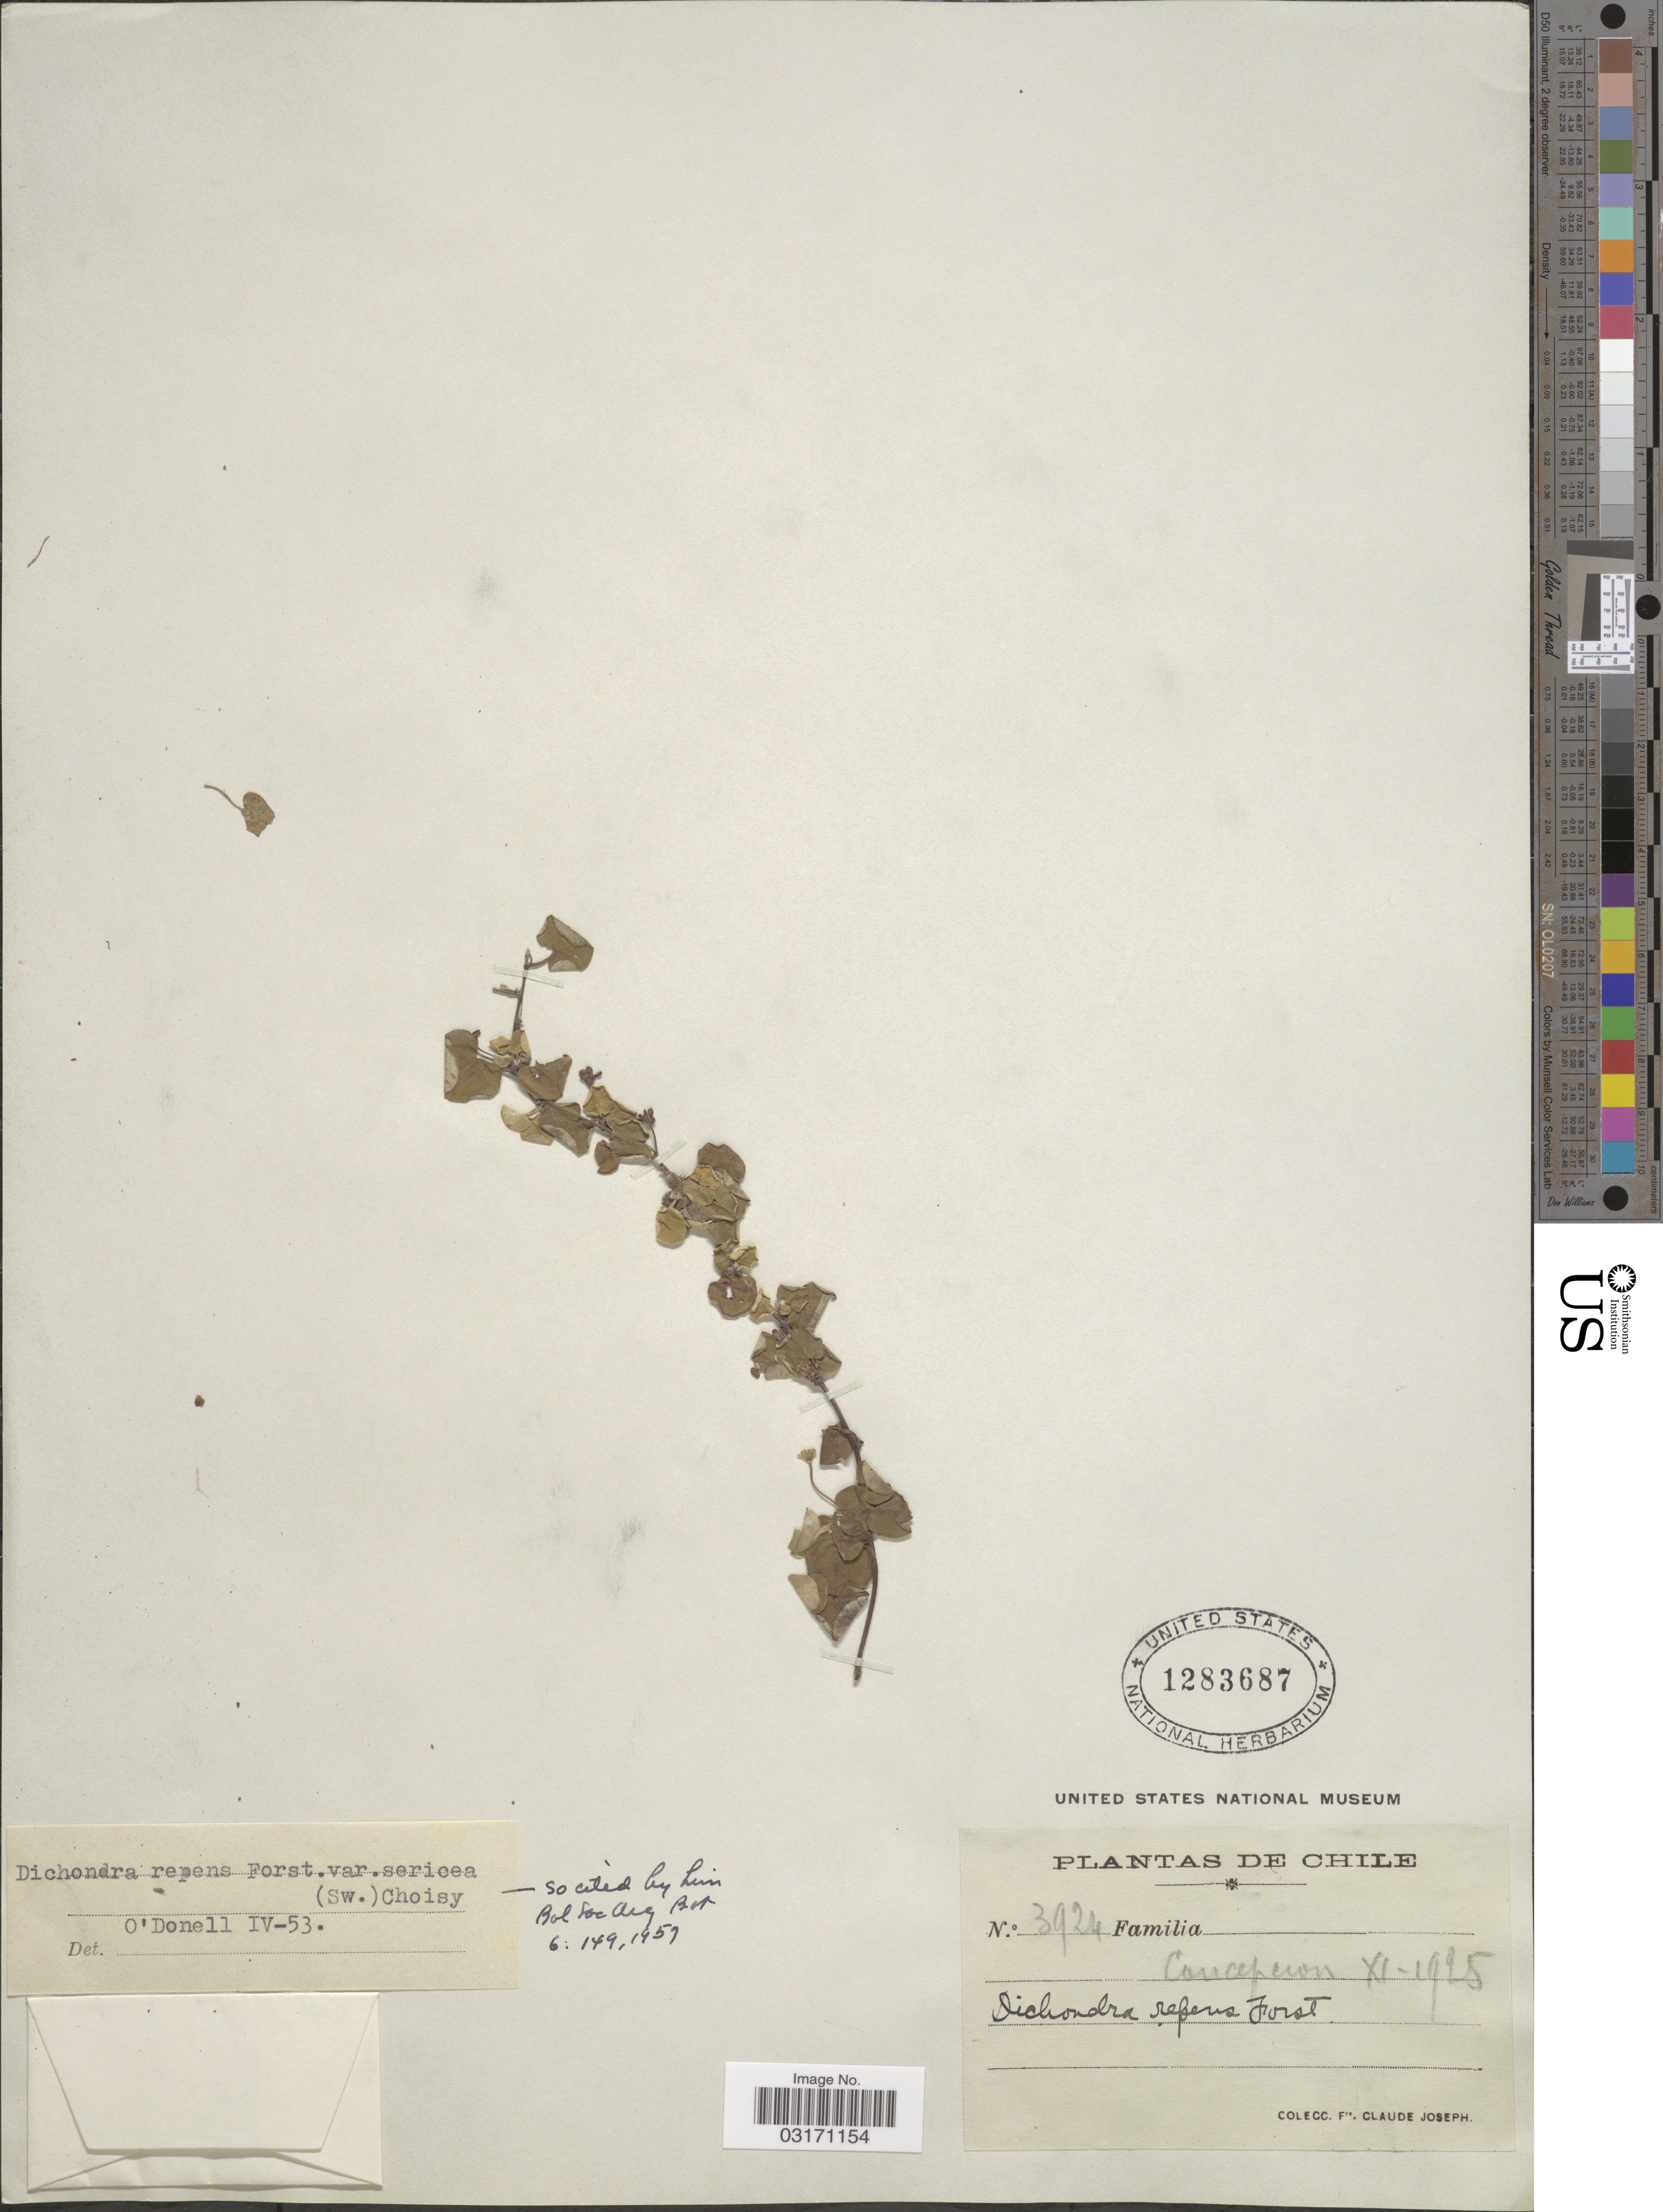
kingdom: Plantae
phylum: Tracheophyta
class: Magnoliopsida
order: Solanales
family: Convolvulaceae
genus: Dichondra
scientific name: Dichondra sericea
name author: Sw.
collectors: Bro. Claude-Joseph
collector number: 3924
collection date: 1925-11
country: Chile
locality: Concepcion.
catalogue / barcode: US 1283687